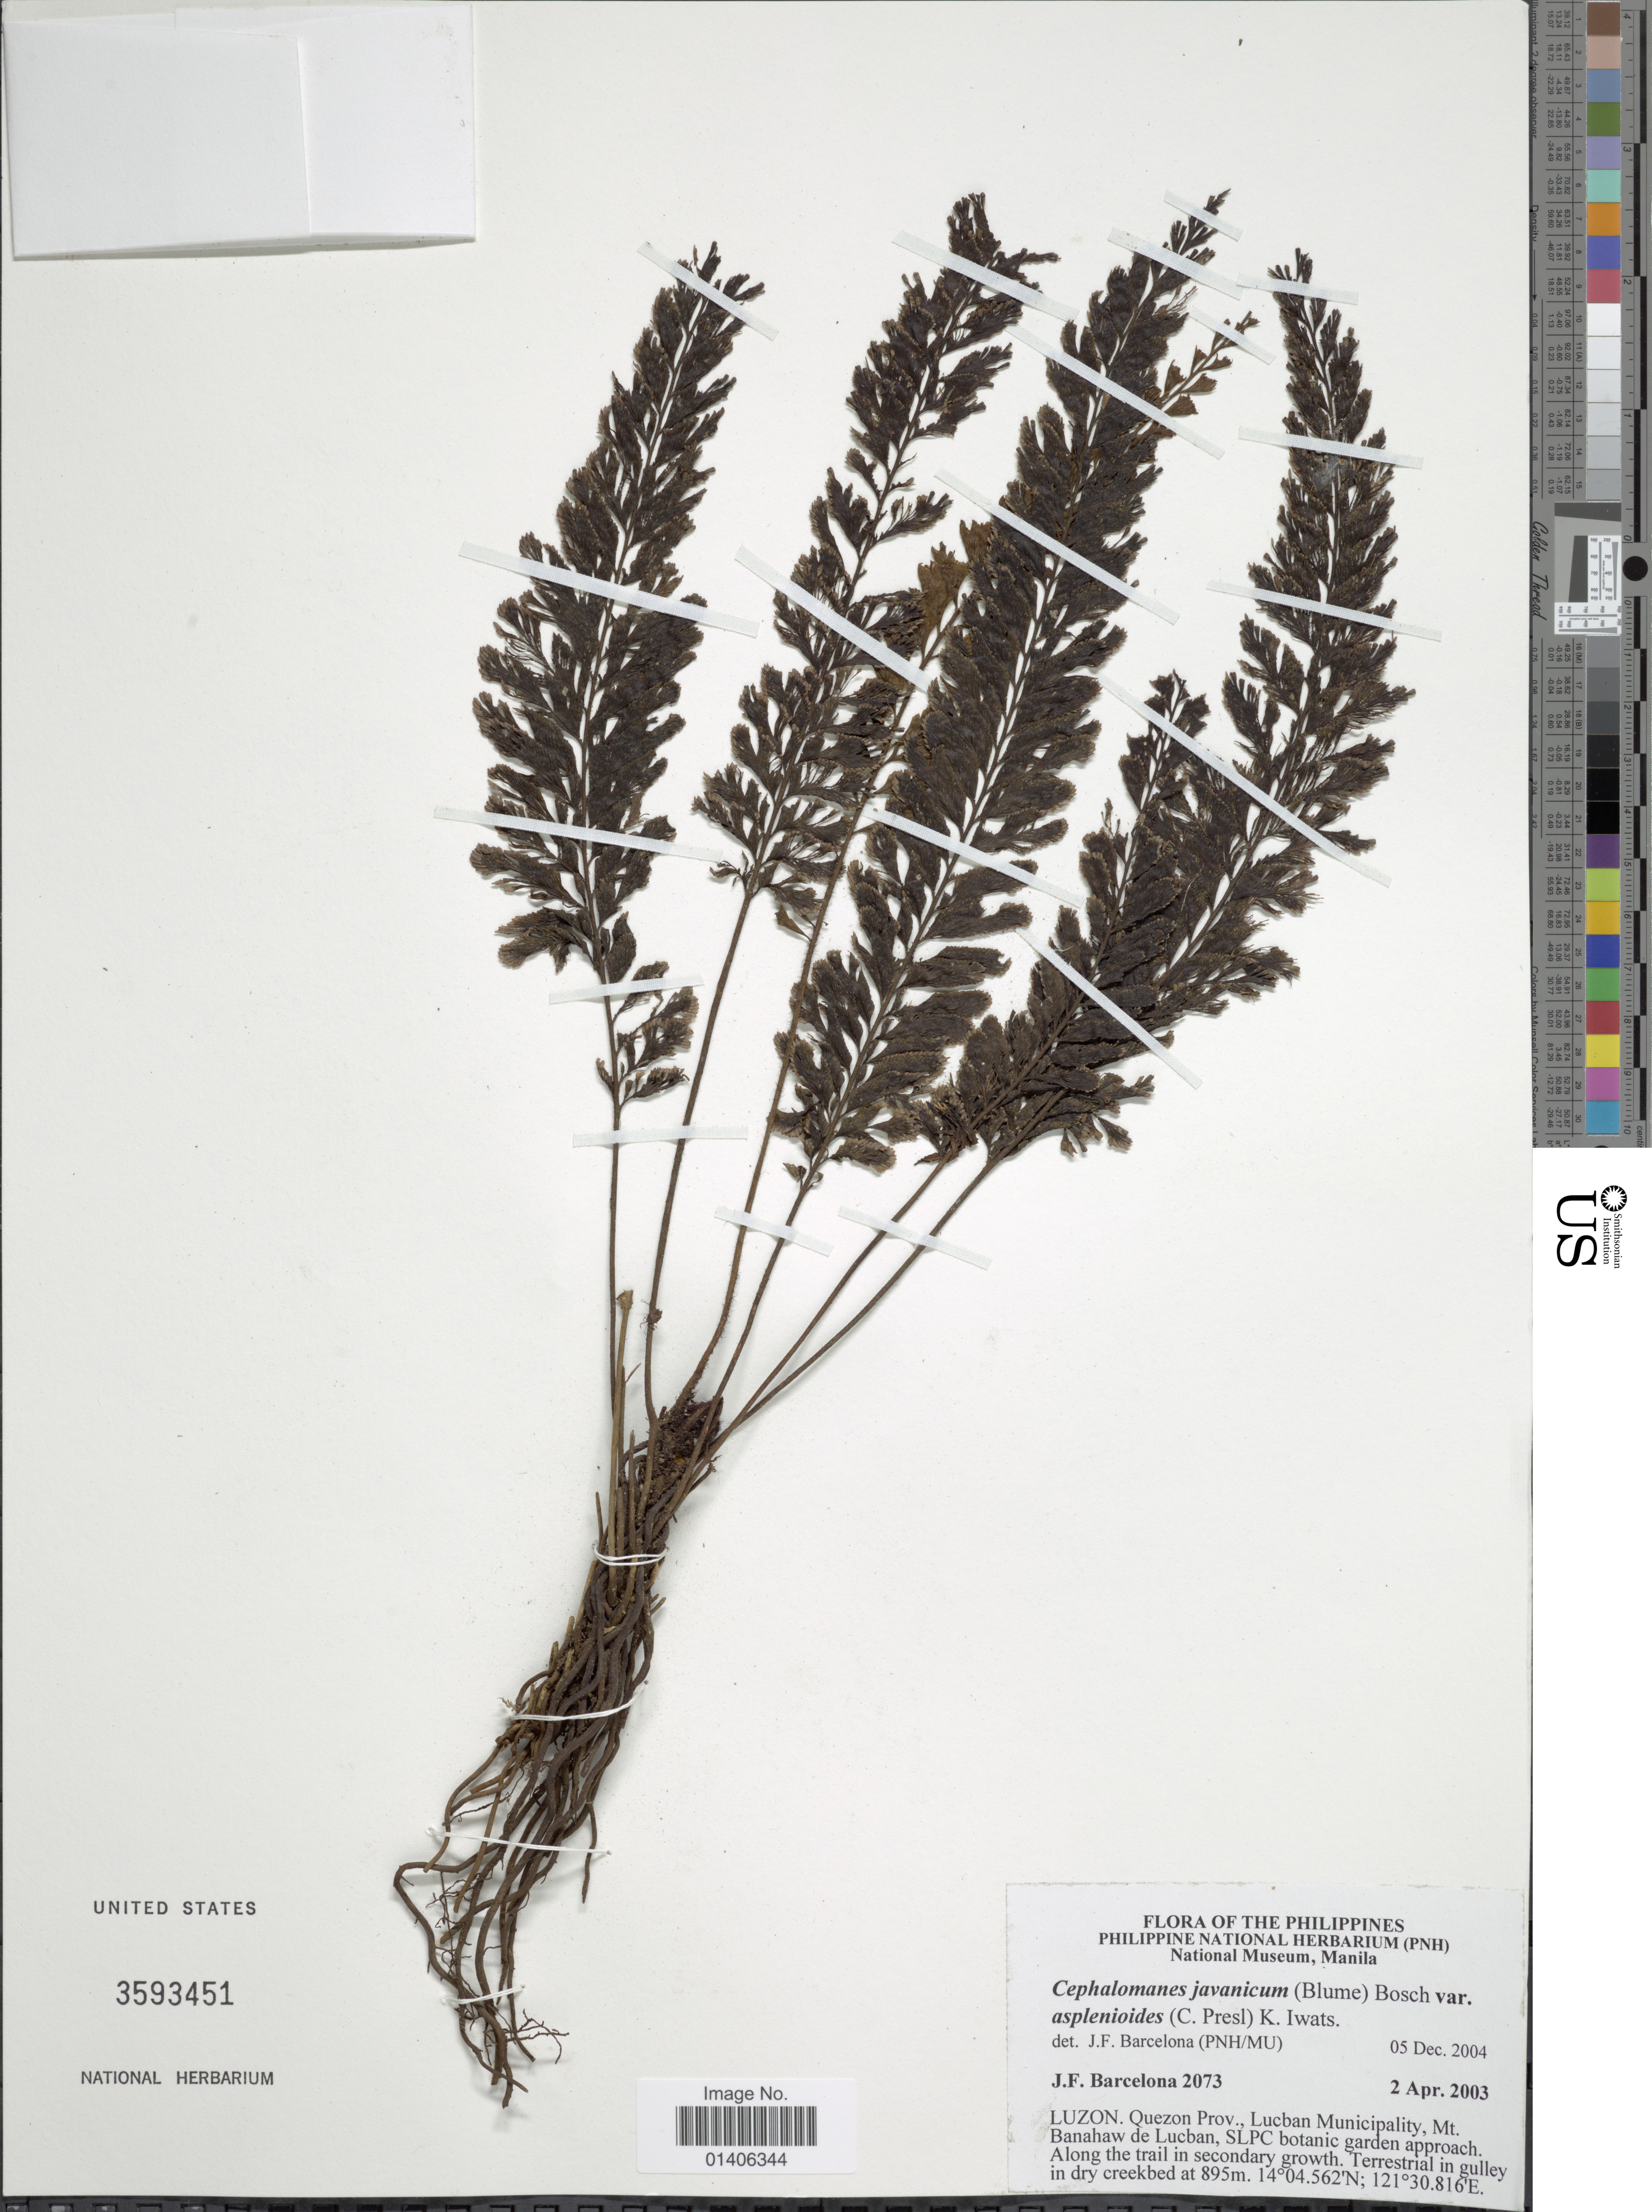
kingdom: Plantae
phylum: Tracheophyta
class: Polypodiopsida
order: Hymenophyllales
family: Hymenophyllaceae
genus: Cephalomanes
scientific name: Cephalomanes javanicum var. asplenoides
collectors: J. F. Barcelona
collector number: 2073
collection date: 2003-04-02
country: Philippines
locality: Luzon, Quezon Prov., Lucban Municapality, Mt Banahaw de Lucban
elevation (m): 895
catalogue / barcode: US 3593451